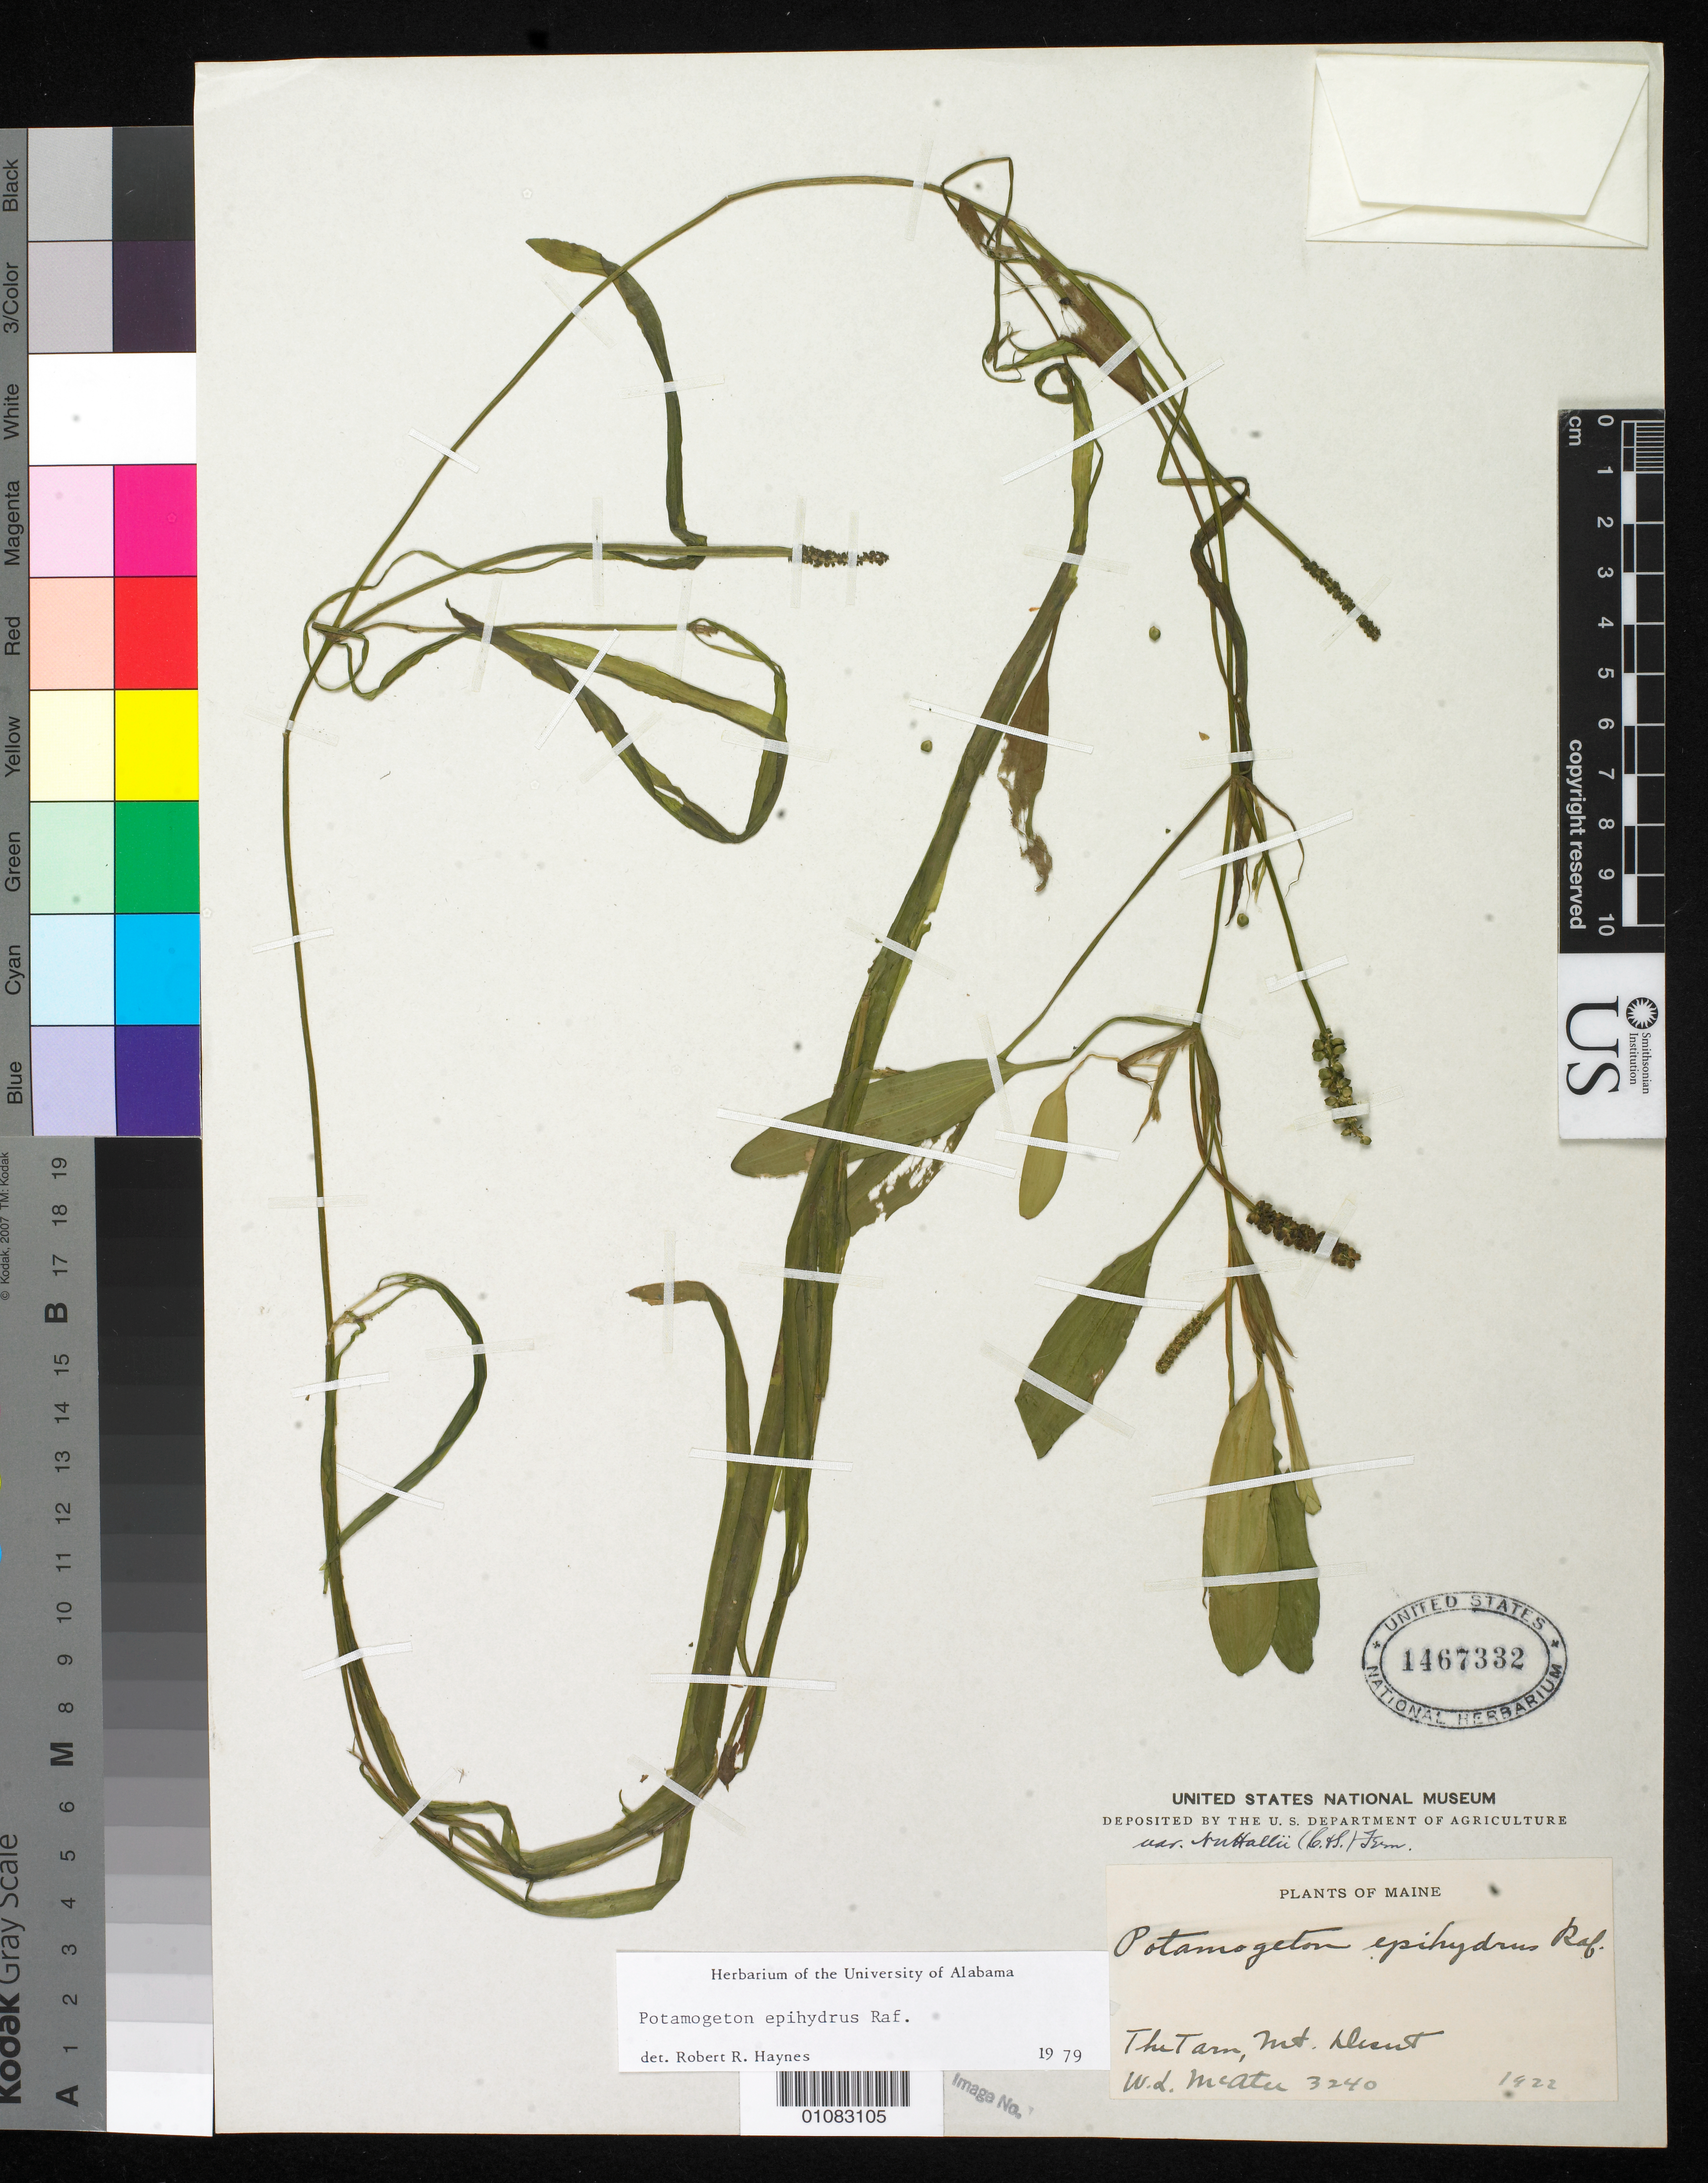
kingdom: Plantae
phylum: Tracheophyta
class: Liliopsida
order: Alismatales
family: Potamogetonaceae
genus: Potamogeton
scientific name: Potamogeton epihydrus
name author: Raf.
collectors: W. McAtee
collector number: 3240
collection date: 1922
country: United States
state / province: Maine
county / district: Hancock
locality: Mt. Desert, The Tarn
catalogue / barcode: US 1467332